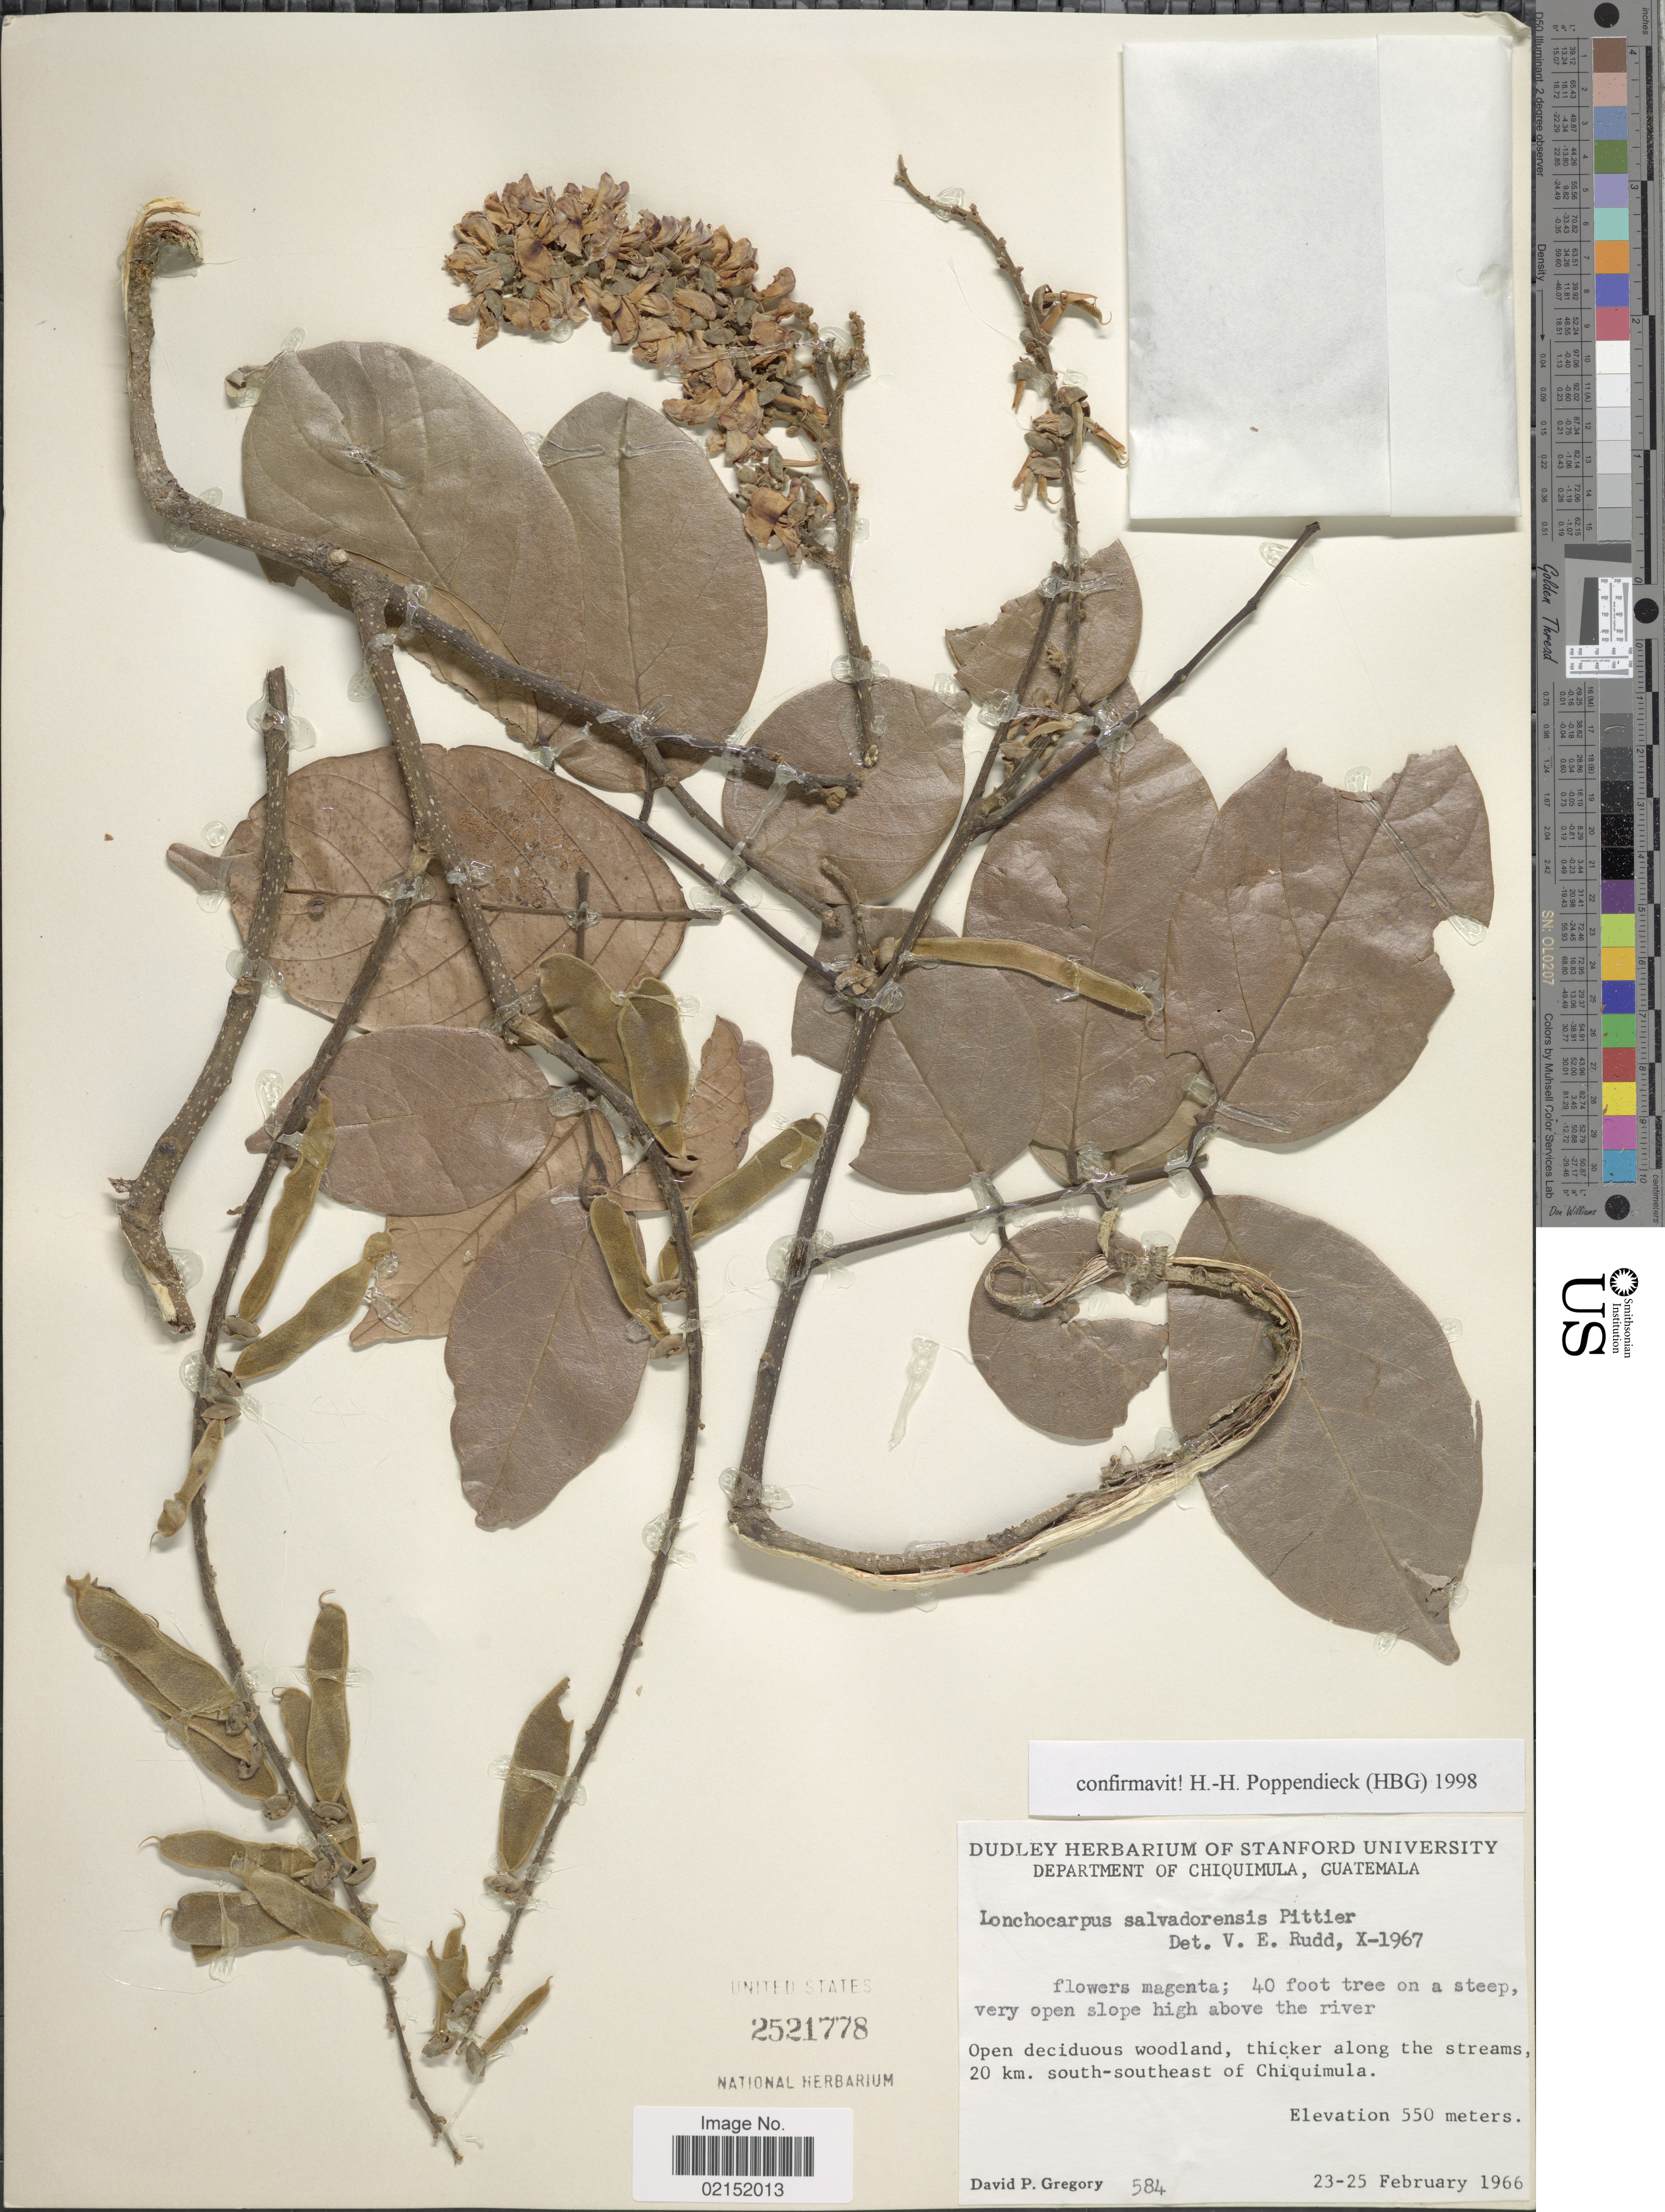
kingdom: Plantae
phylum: Tracheophyta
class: Magnoliopsida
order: Fabales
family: Fabaceae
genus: Lonchocarpus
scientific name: Lonchocarpus salvadorensis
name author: Pittier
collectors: D. Gregory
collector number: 584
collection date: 1966-02-23/1966-02-25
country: Guatemala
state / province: Chiquimula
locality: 20 km. south-southeast of Chiquimula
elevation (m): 550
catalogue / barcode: US 2521778